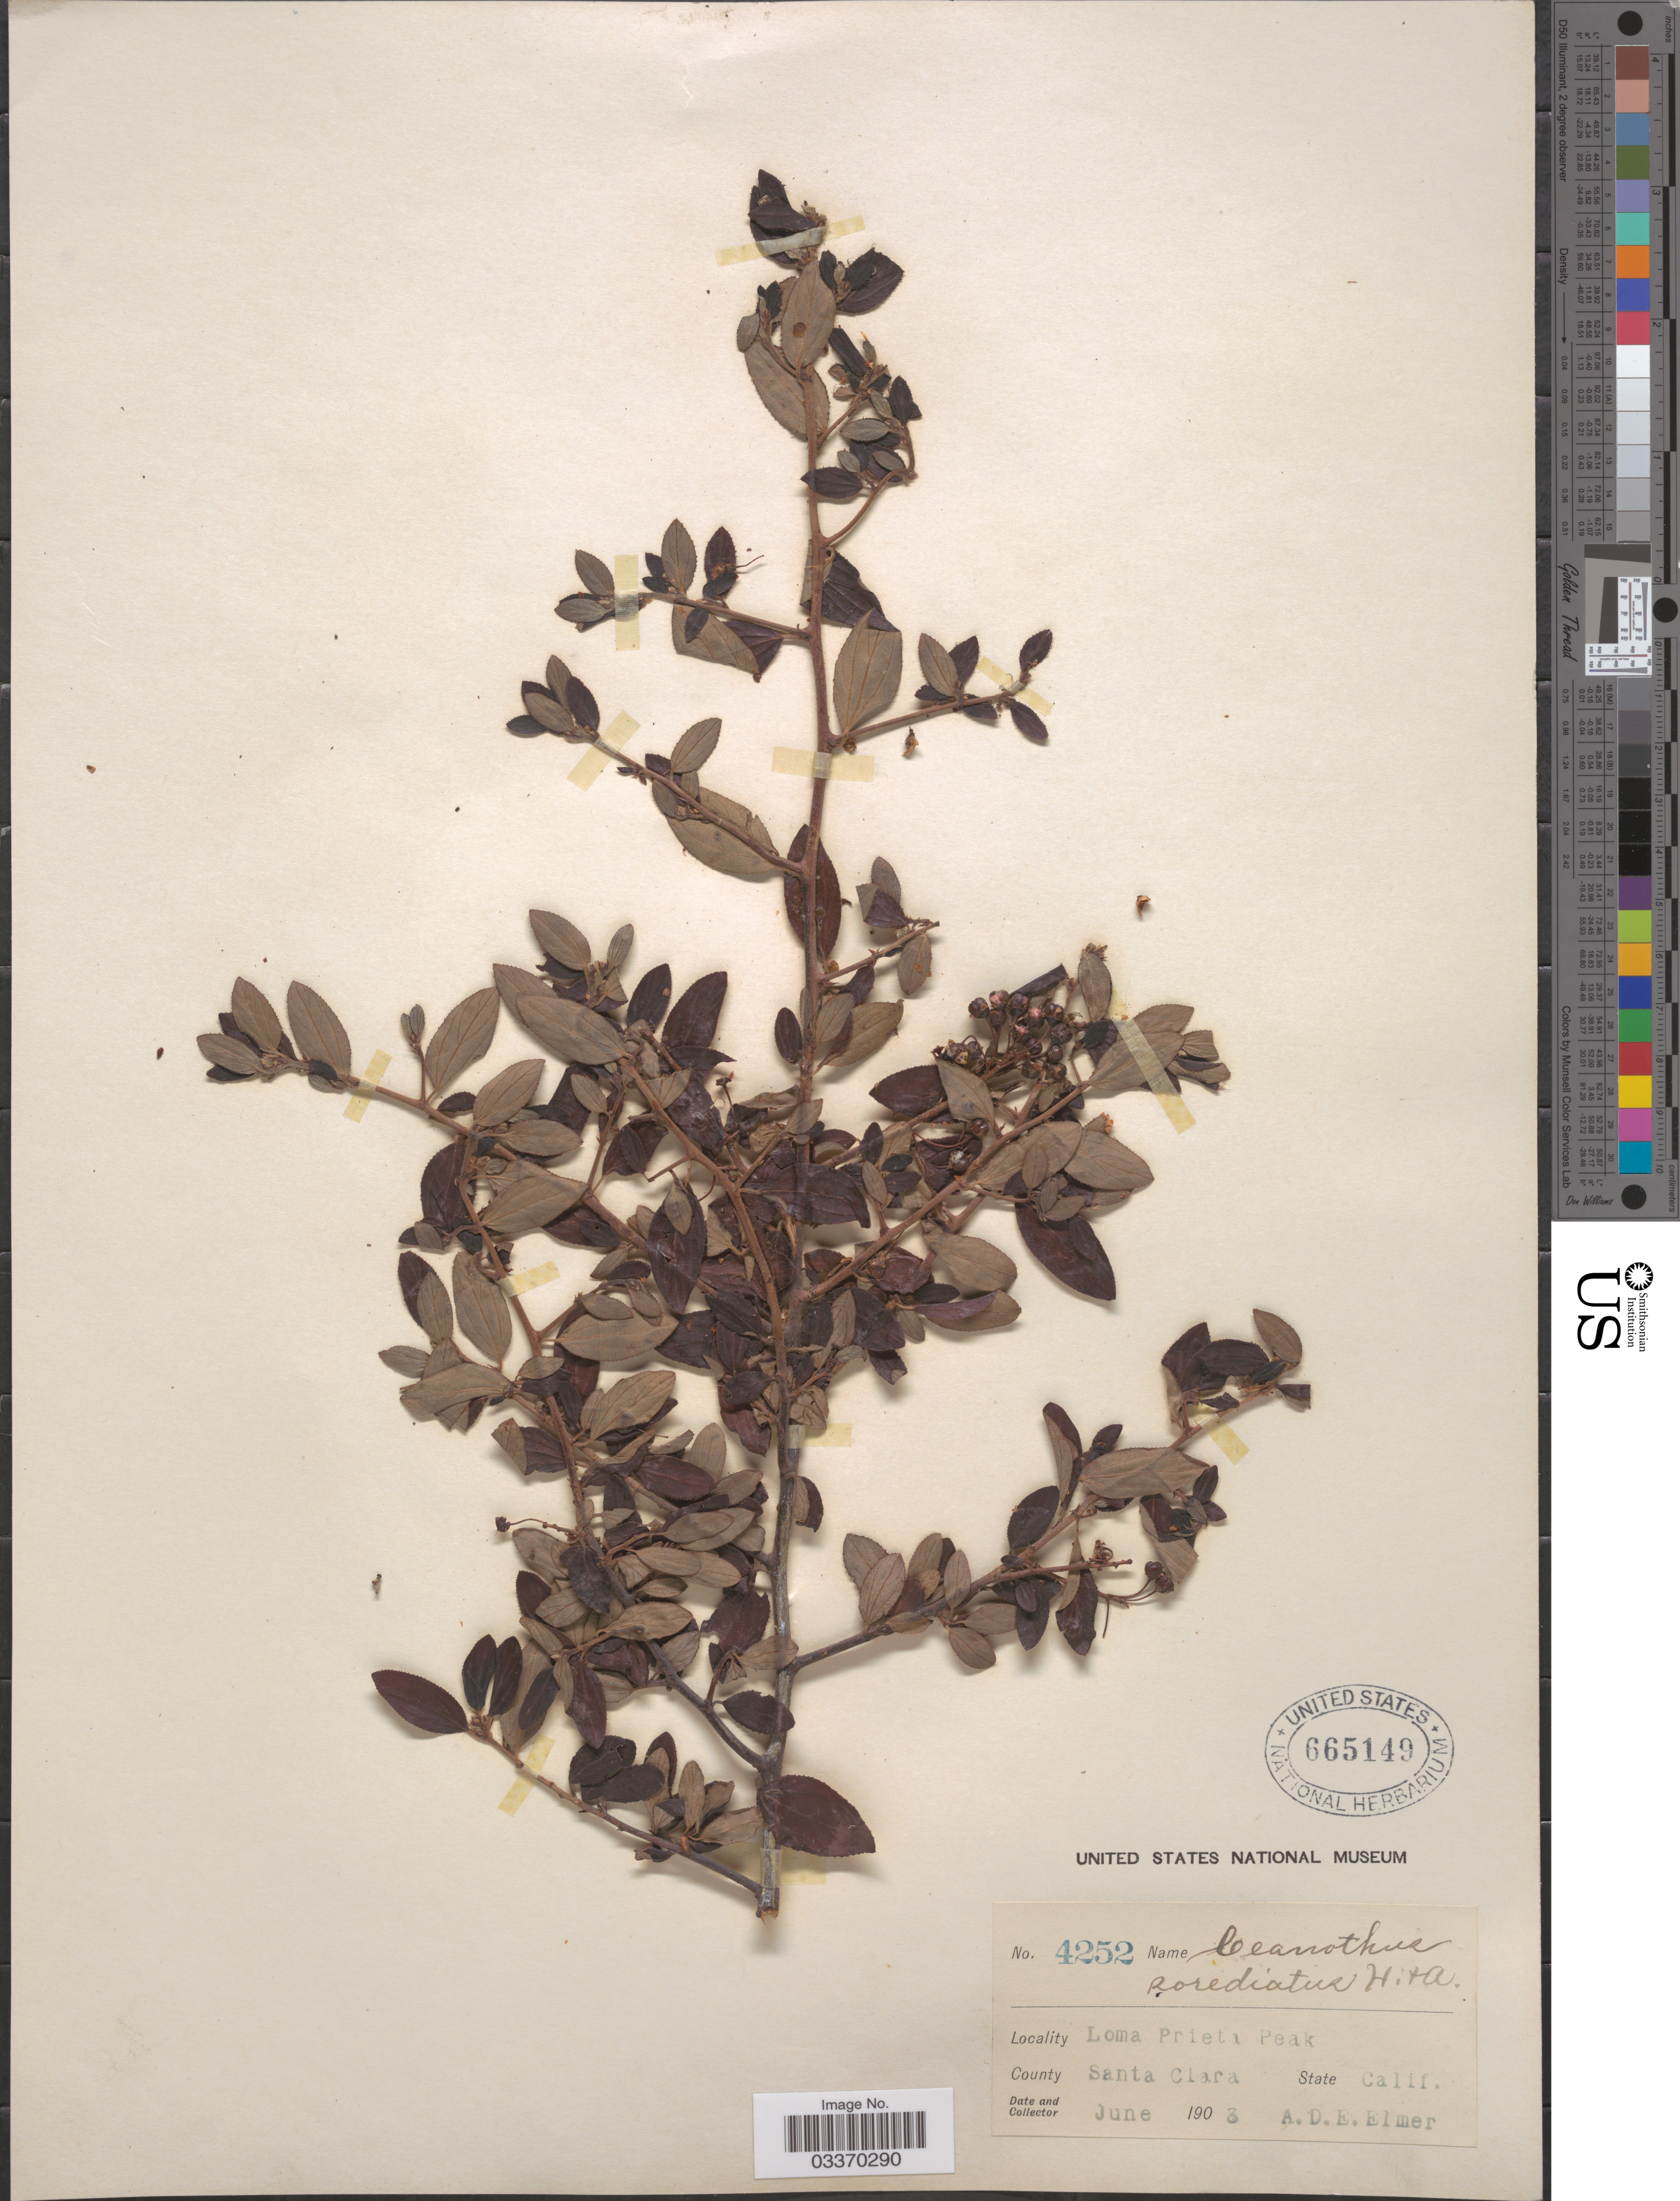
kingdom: Plantae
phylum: Tracheophyta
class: Magnoliopsida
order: Rosales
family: Rhamnaceae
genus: Ceanothus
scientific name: Ceanothus sorediatus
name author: Hook. & Arn.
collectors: A. D. E. Elmer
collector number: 4252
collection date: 1903-06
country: United States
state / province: California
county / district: Santa Clara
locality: Loma Prieta Peak, County Santa Clara.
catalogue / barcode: US 665149